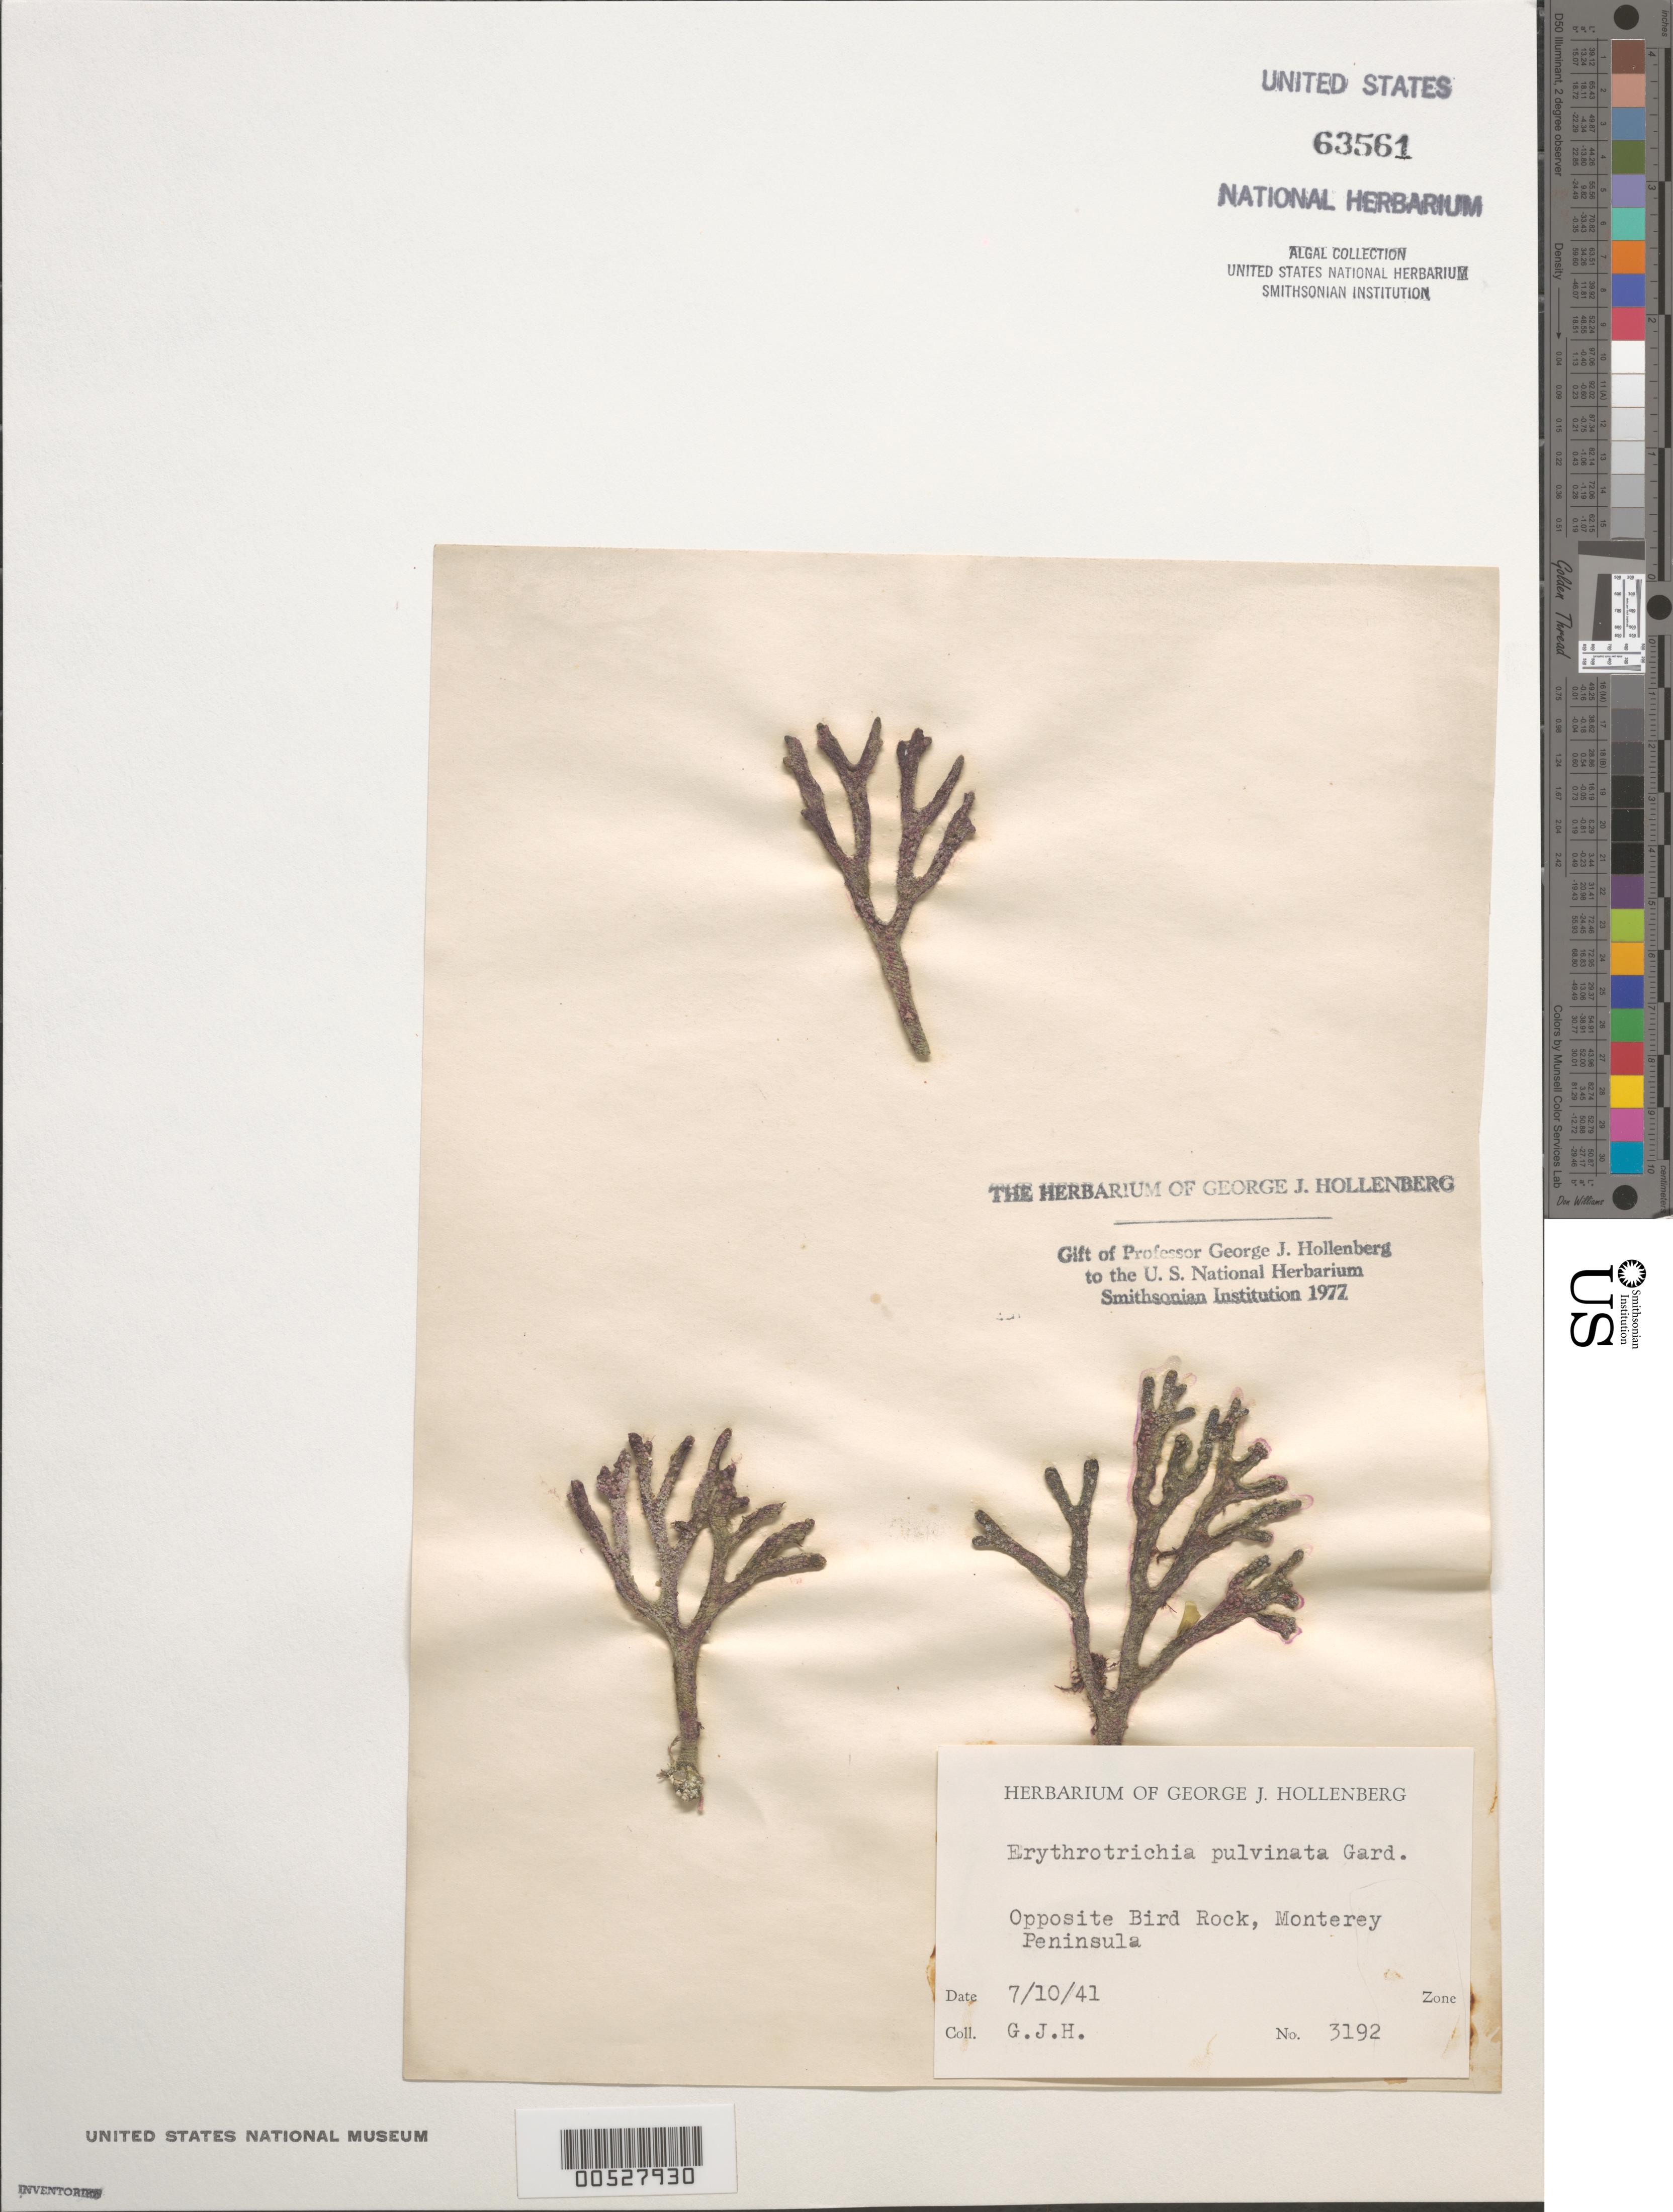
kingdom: Plantae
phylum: Rhodophyta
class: Compsopogonophyceae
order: Erythropeltidales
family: Erythrotrichiaceae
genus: Erythrotrichia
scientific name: Erythrotrichia pulvinata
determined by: Hollenberg, George J.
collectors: G. Hollenberg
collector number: GJH 3192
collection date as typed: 10 Jul 1941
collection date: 1941-07-10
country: United States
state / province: California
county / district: Monterey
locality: Monterey Peninsula, opposite Bird Rock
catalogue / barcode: US 63561